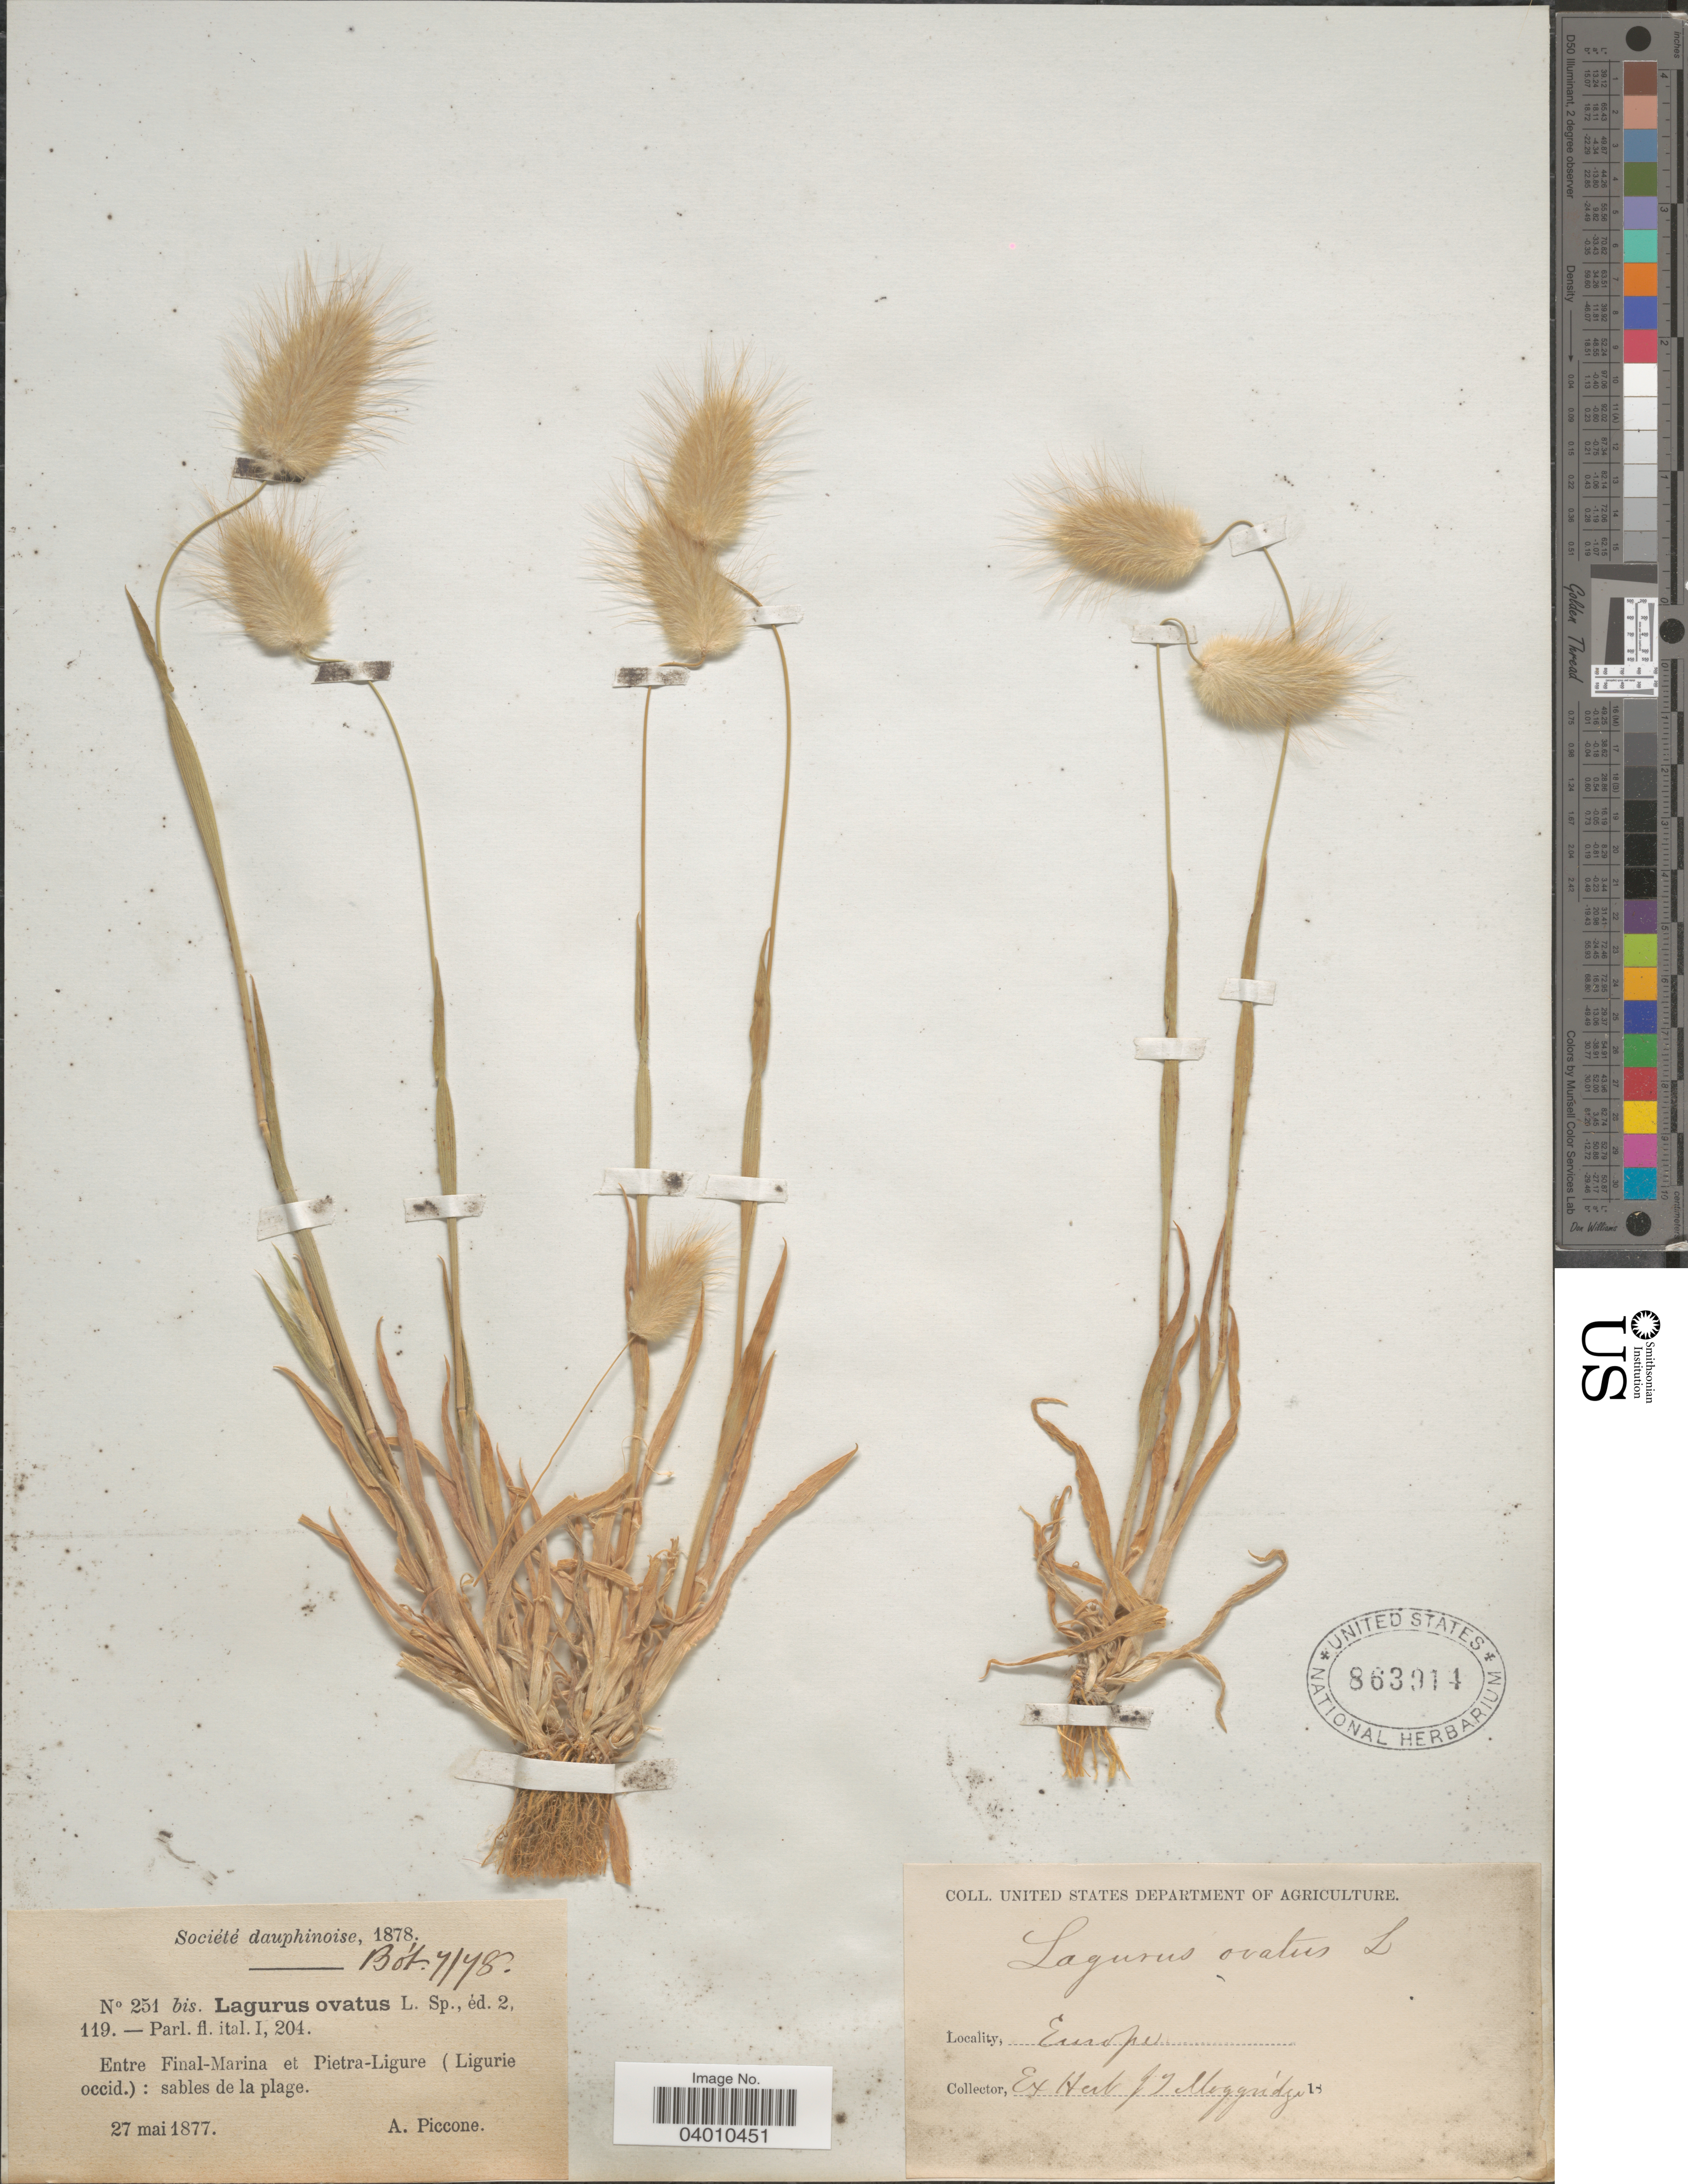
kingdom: Plantae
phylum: Tracheophyta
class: Liliopsida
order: Poales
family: Poaceae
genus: Lagurus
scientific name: Lagurus ovatus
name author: L.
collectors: A. Piccone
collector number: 251 bis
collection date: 1877-05-27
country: Italy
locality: Entre Final-Marina et Pietra-Ligure (Ligurie occid.): sables de la plage.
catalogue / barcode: US 863914